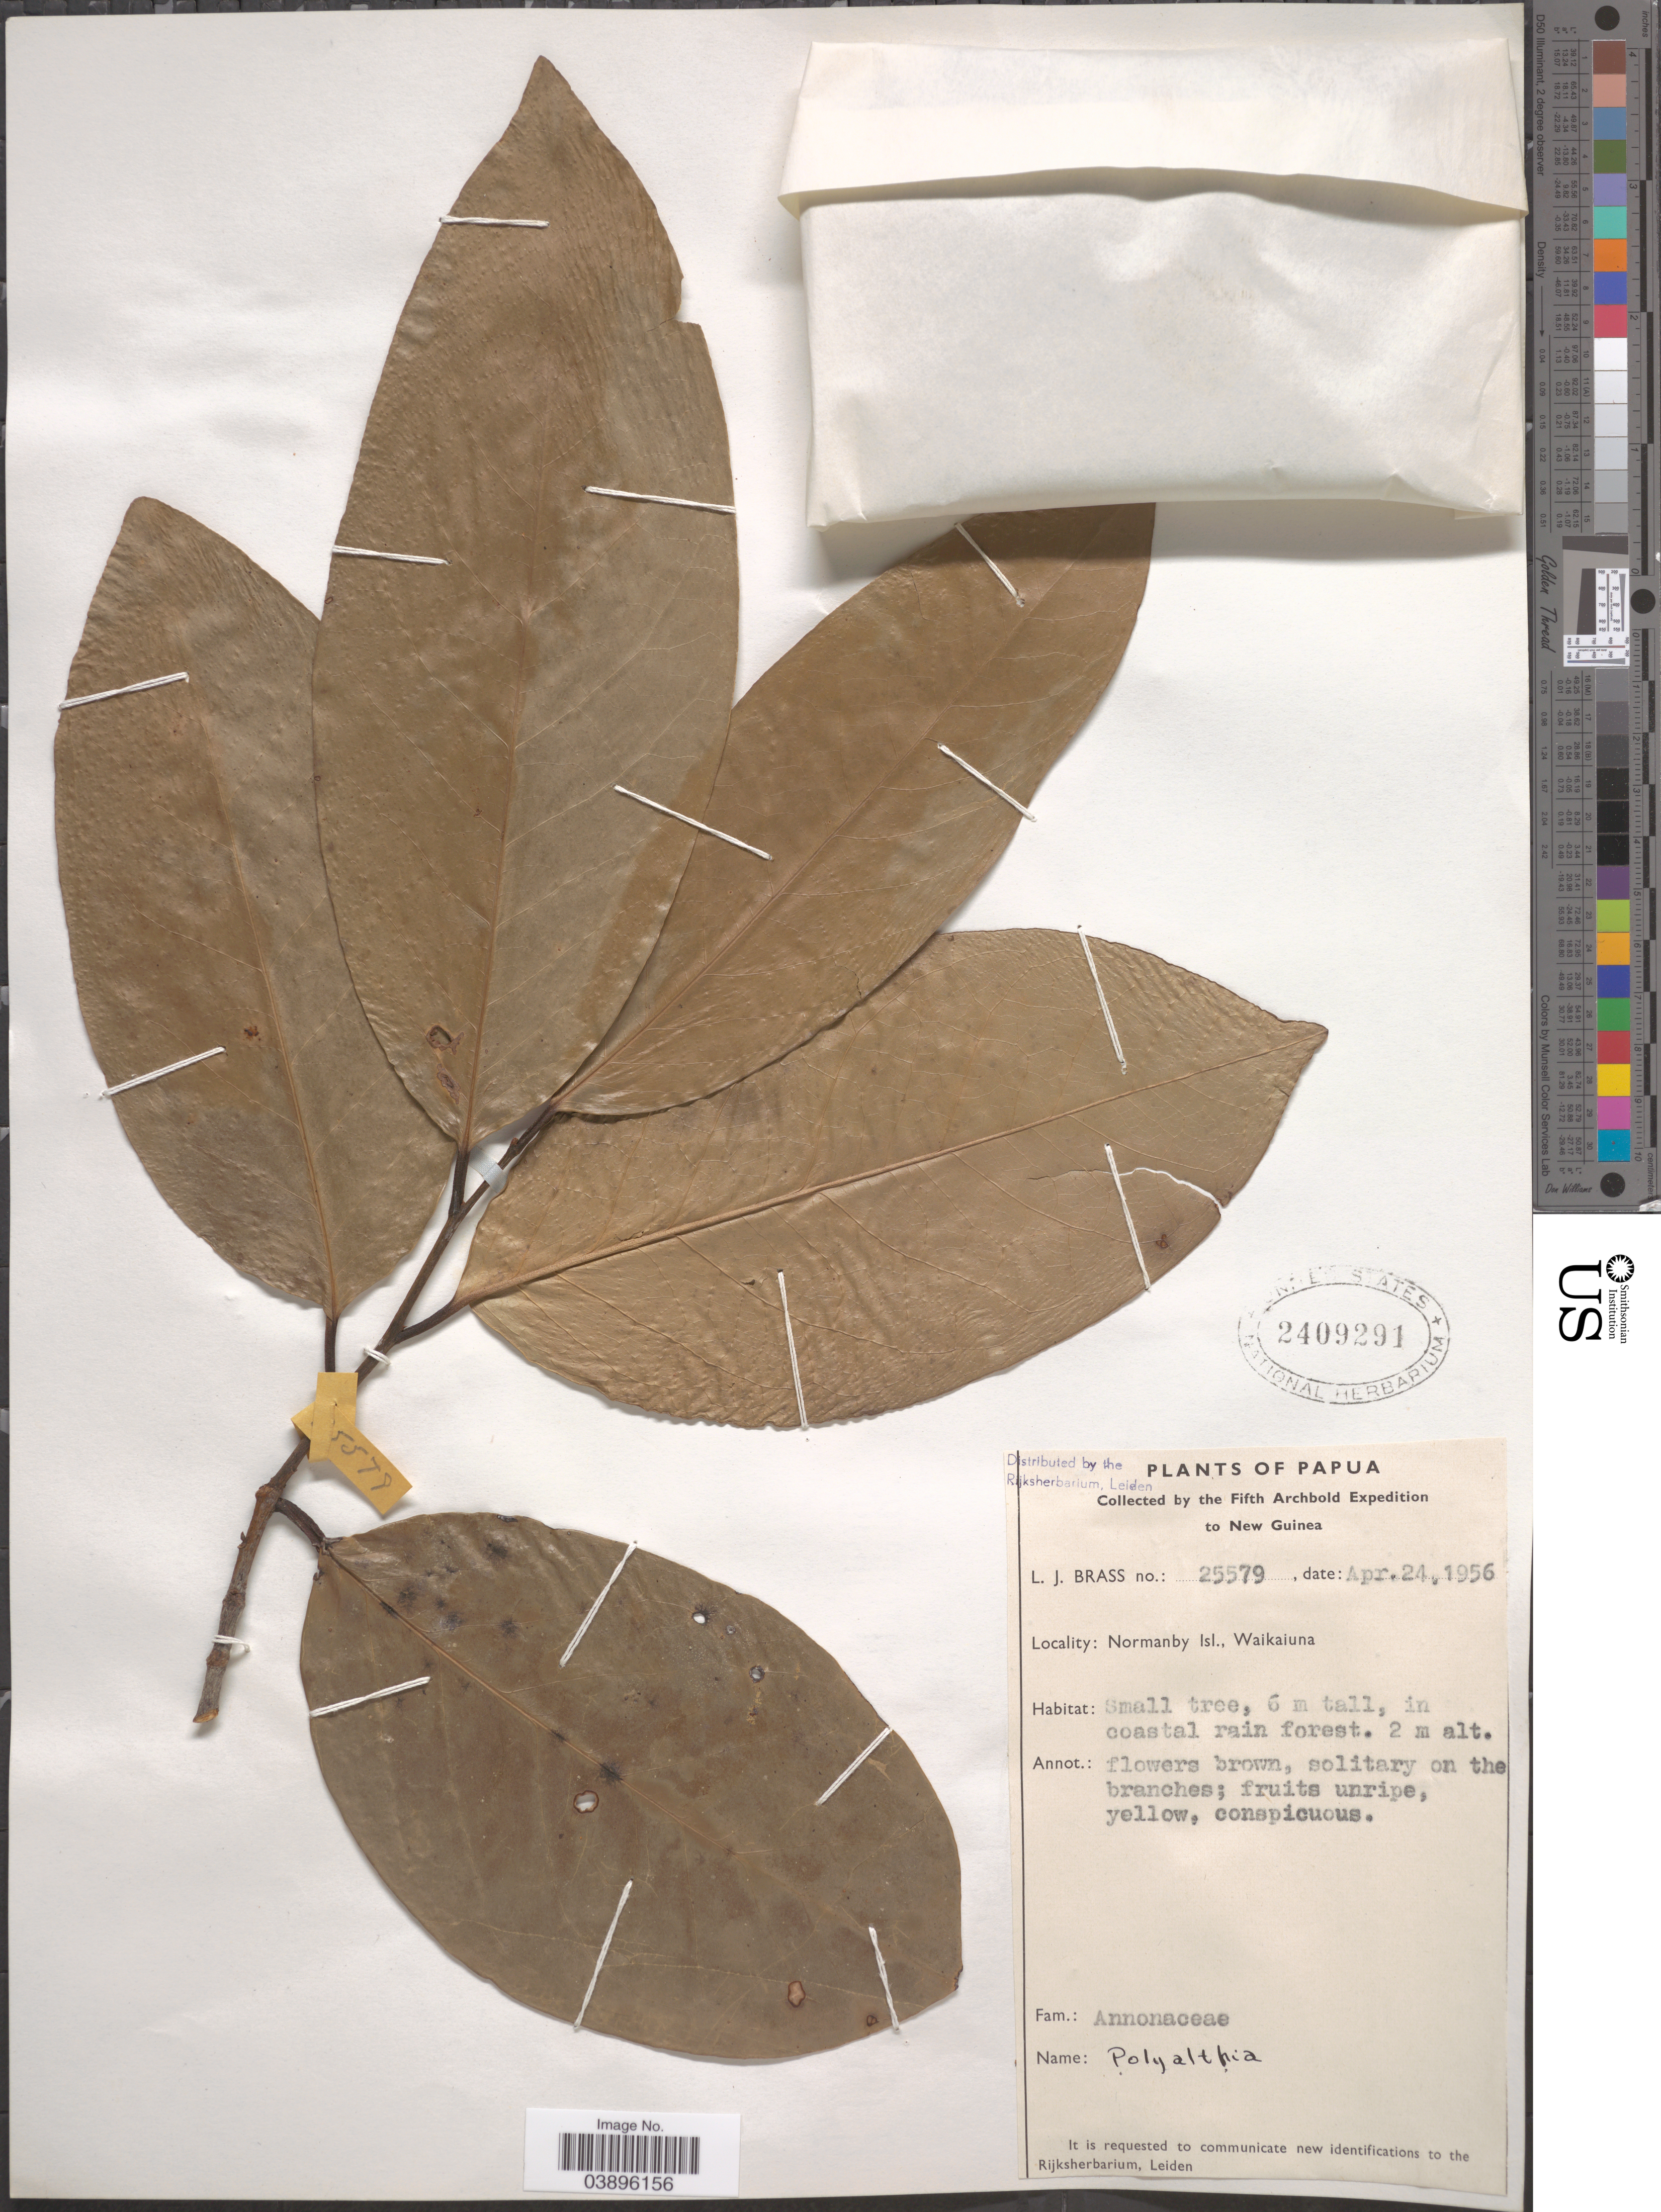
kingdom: Plantae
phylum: Tracheophyta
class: Magnoliopsida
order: Magnoliales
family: Annonaceae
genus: Polyalthia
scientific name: Polyalthia sp.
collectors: L. J. Brass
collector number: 25579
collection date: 1956-04-24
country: Papua New Guinea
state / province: Milne Bay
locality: Papua. New Guinea. Normanby Isl., Waikaiuna.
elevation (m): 2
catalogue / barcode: US 2409291